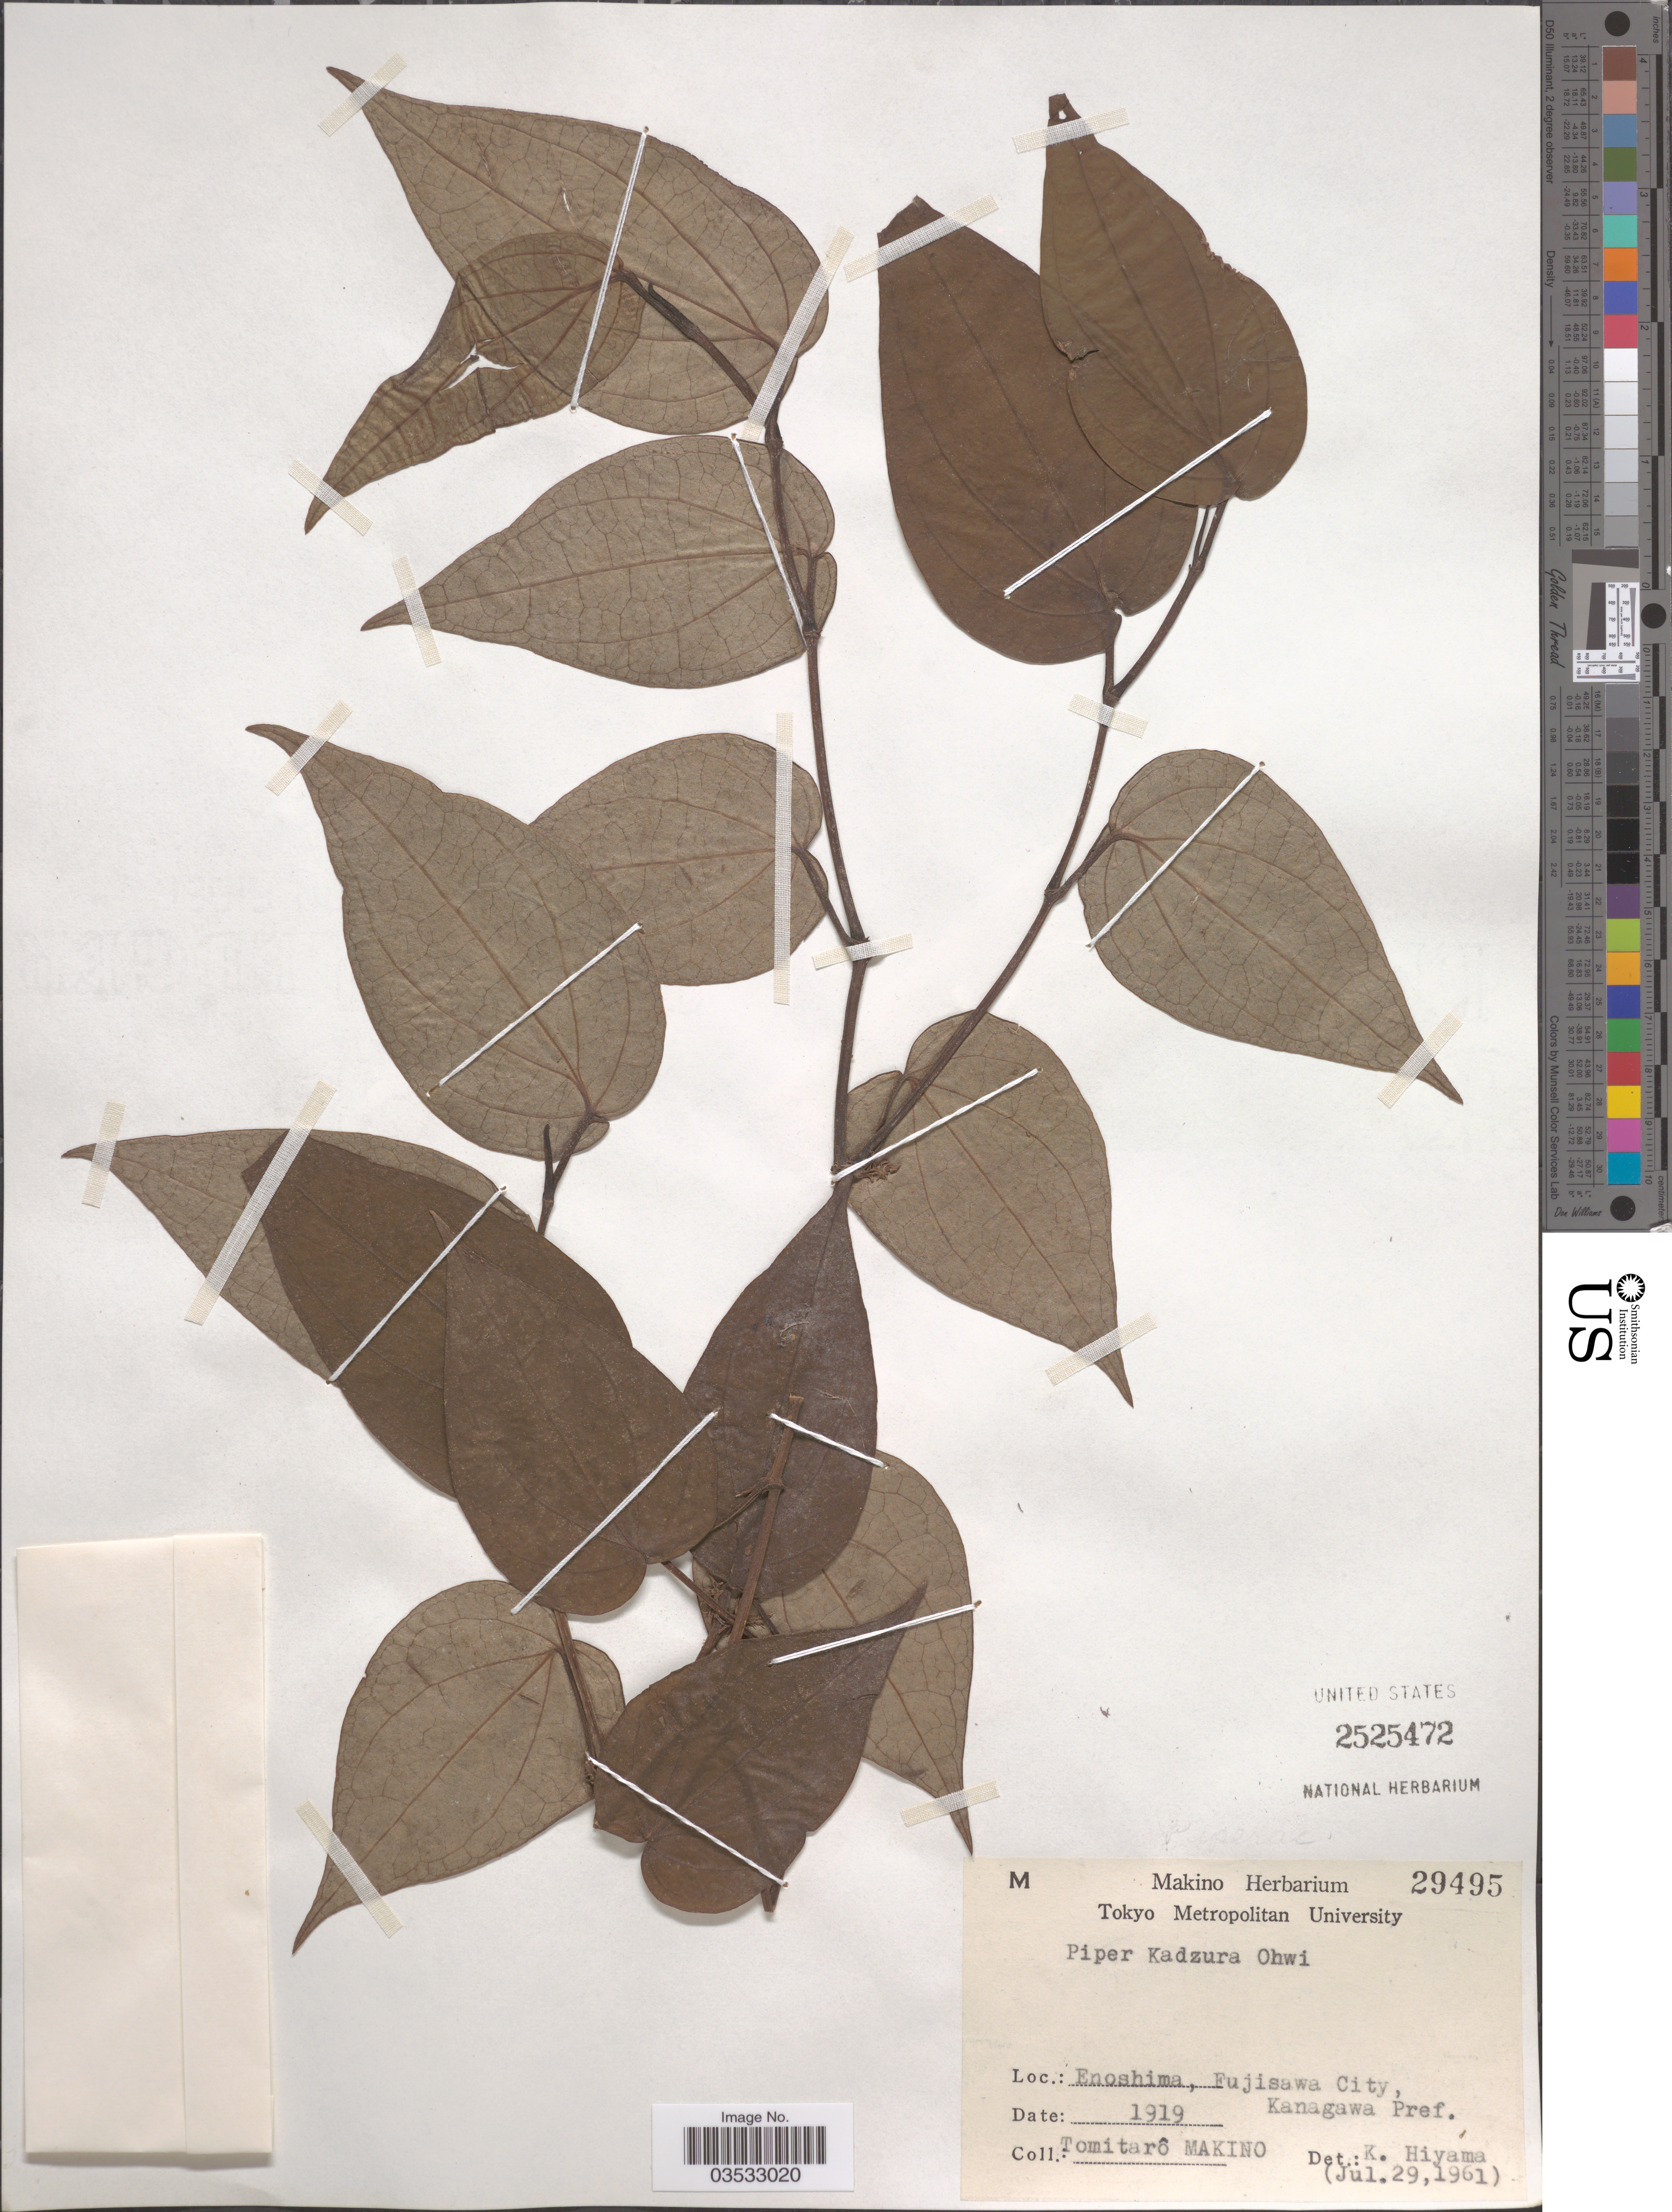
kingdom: Plantae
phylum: Tracheophyta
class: Magnoliopsida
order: Piperales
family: Piperaceae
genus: Piper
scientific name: Piper kadsura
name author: (Choisy) Ohwi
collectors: T. Makino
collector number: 29495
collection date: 1919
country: Japan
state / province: Kanagawa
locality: Enoshima, Fujisawa City, Kanagawa Pref.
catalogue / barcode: US 2525472